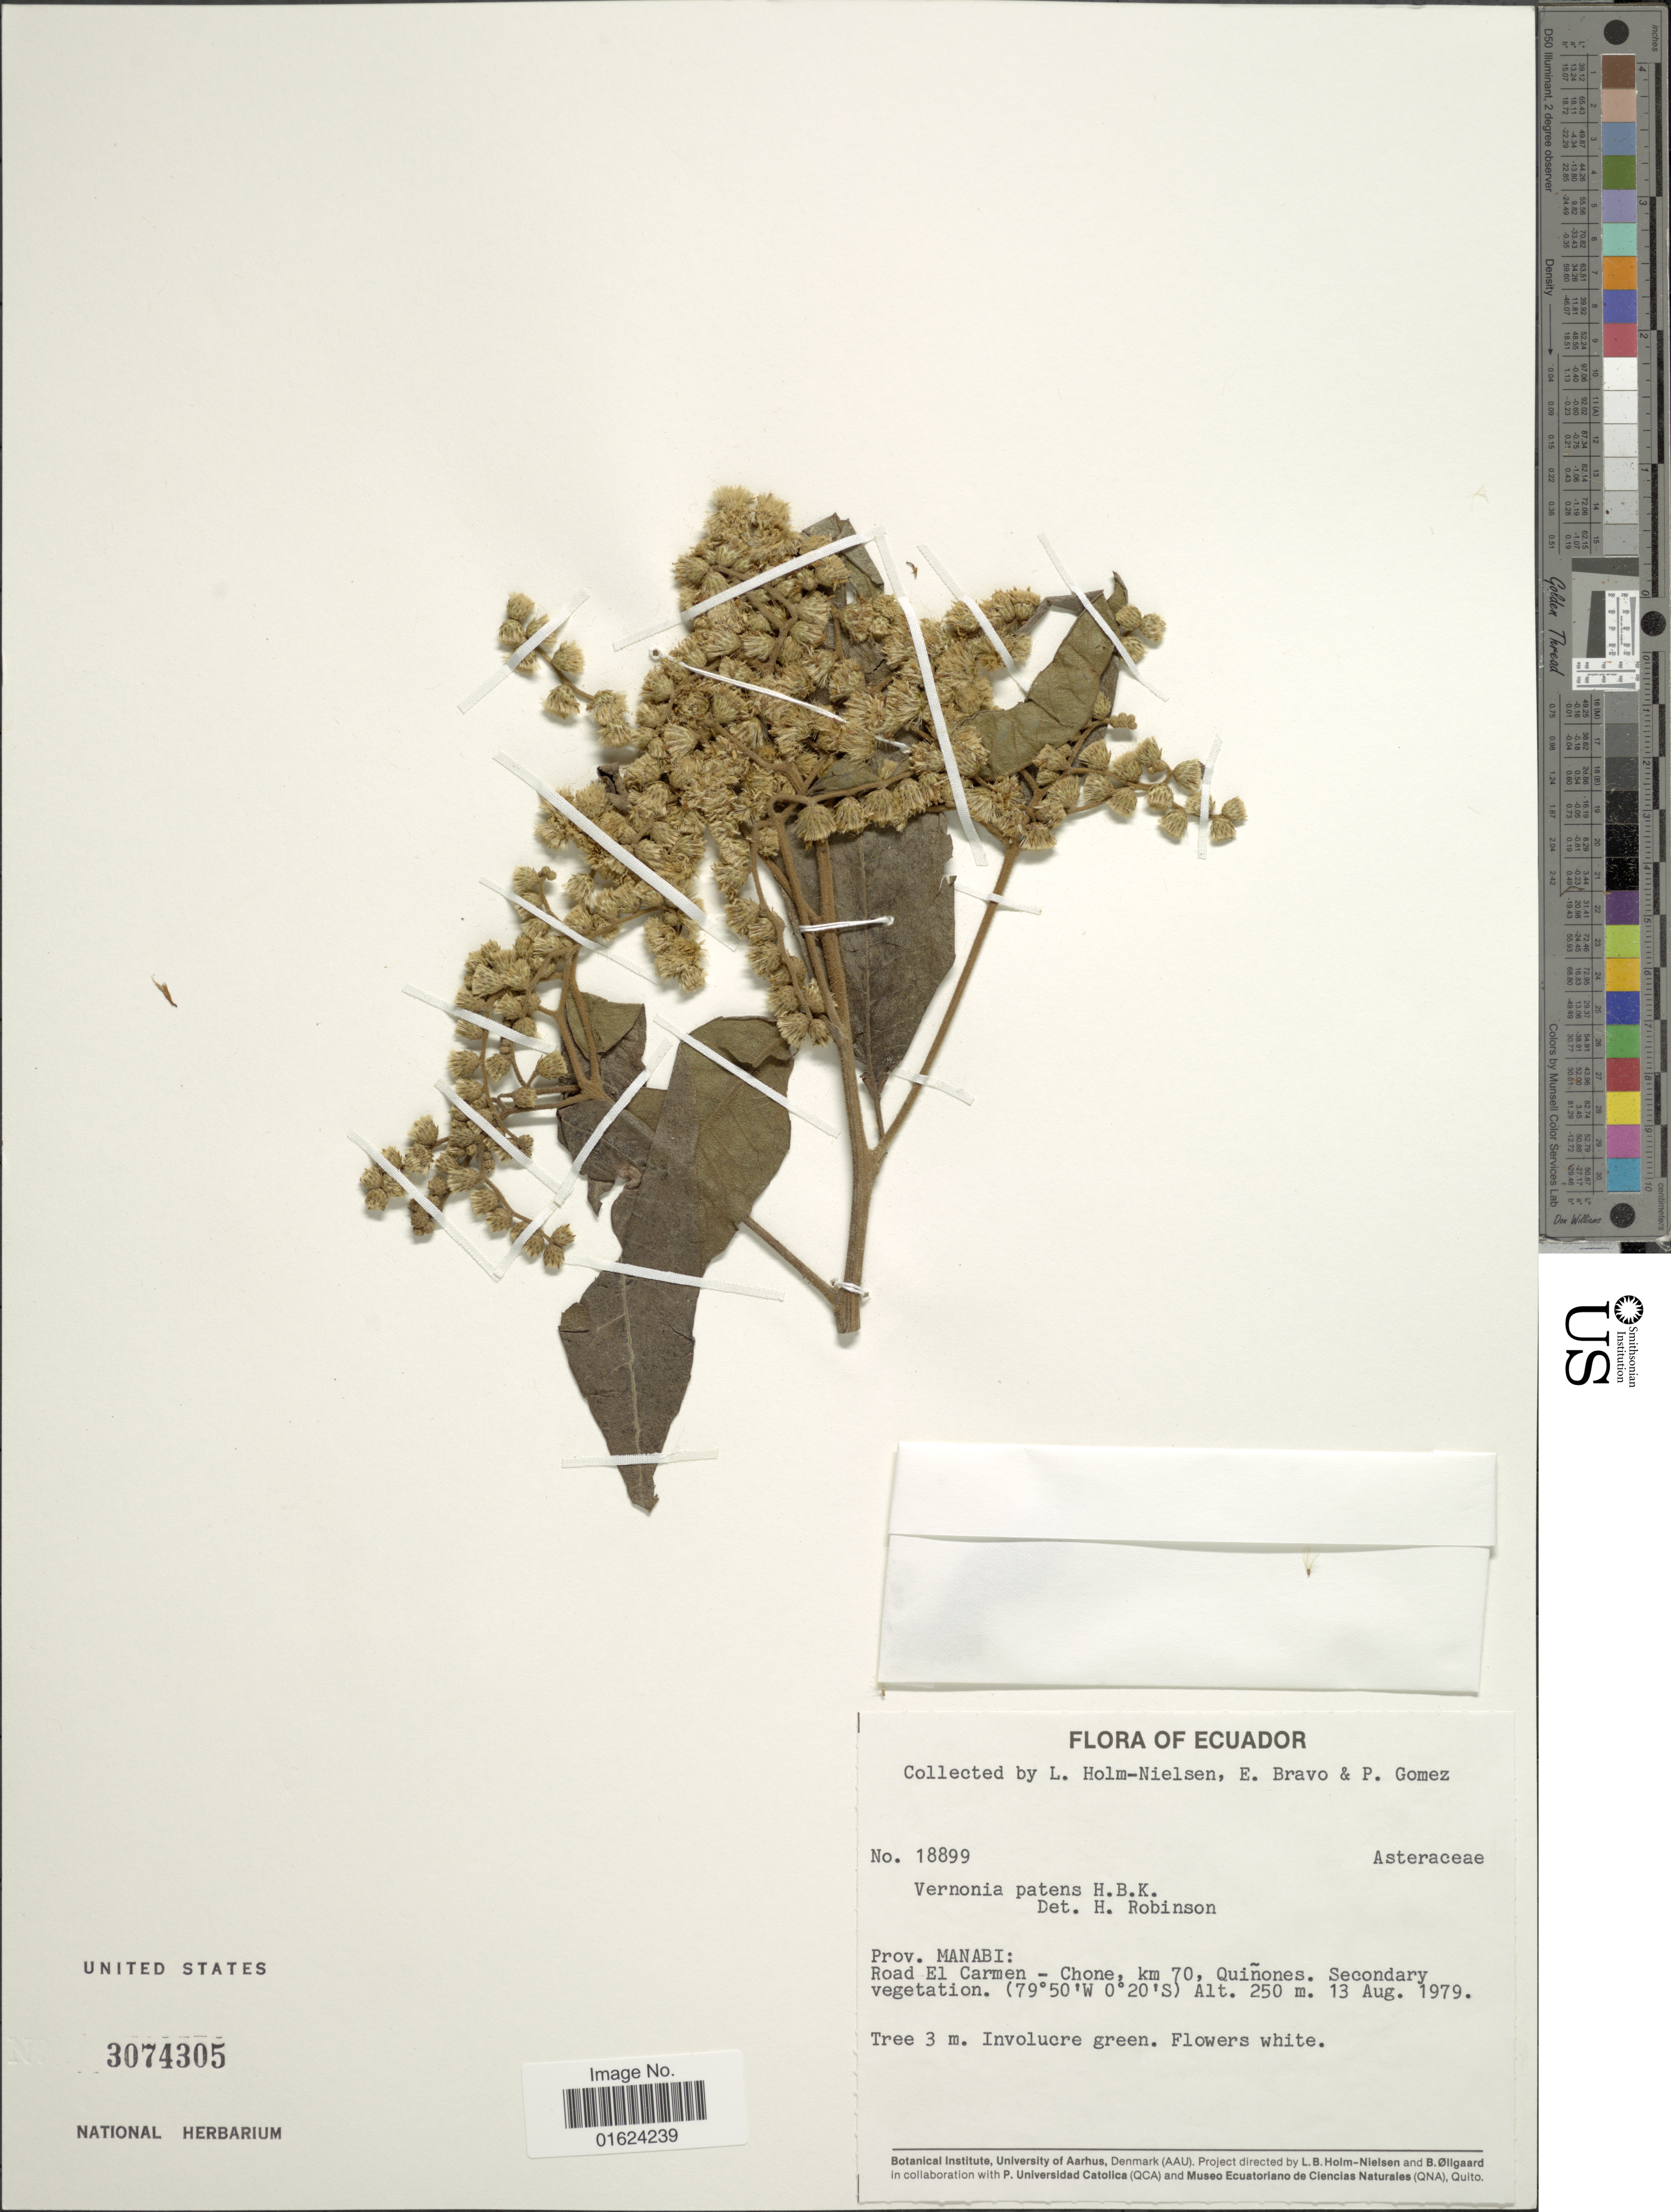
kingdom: Plantae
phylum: Tracheophyta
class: Magnoliopsida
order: Asterales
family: Asteraceae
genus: Vernonanthura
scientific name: Vernonanthura patens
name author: (Kunth) H. Rob.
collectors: L. B. Holm-Nielsen, E. Bravo & P. Gomez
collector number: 18899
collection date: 1979-08-13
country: Ecuador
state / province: Manabí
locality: Ecuador, Prov. Manabi: Road El Carmen - Chone , km 70. Quinones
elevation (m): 250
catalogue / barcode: US 3074305